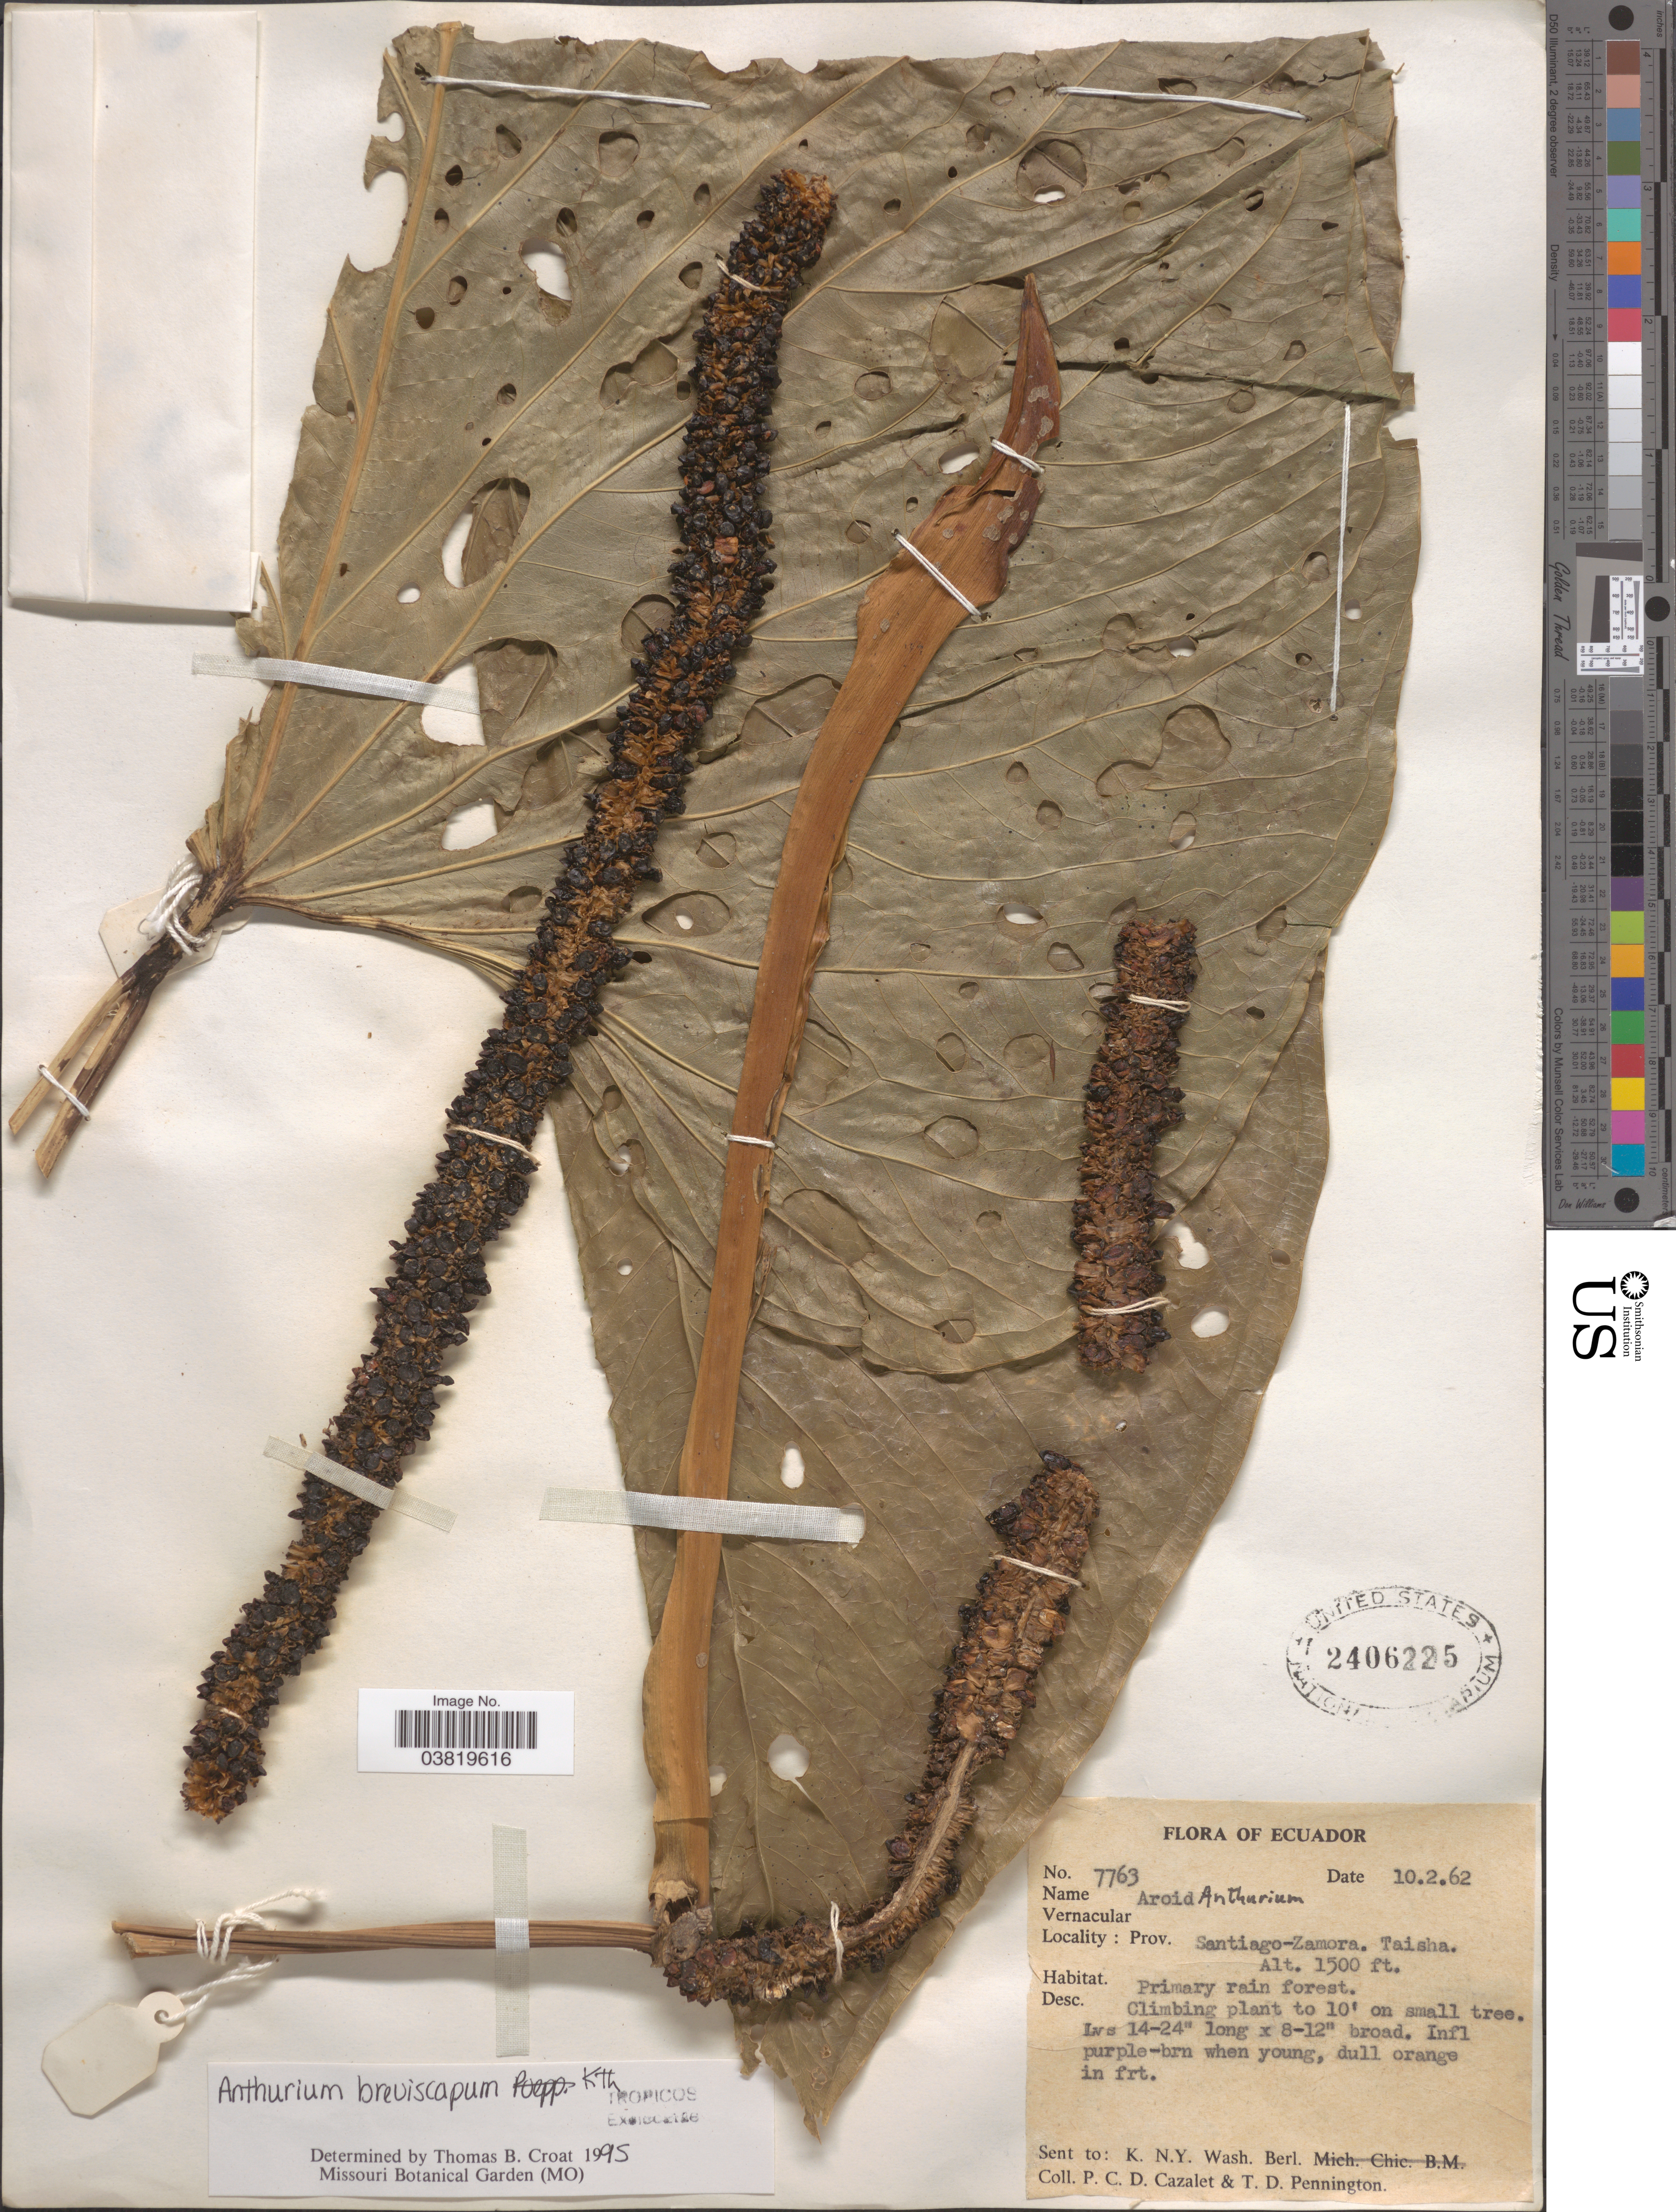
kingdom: Plantae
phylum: Tracheophyta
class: Liliopsida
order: Alismatales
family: Araceae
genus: Anthurium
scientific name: Anthurium breviscapum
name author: Kunth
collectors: P. C. D. Cazalet & T. D. Pennington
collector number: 7763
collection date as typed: Transcribed d/m/y: 10/2/62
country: Ecuador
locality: Prov. Santiago-Zamora. Taisha.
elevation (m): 457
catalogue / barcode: US 2406225